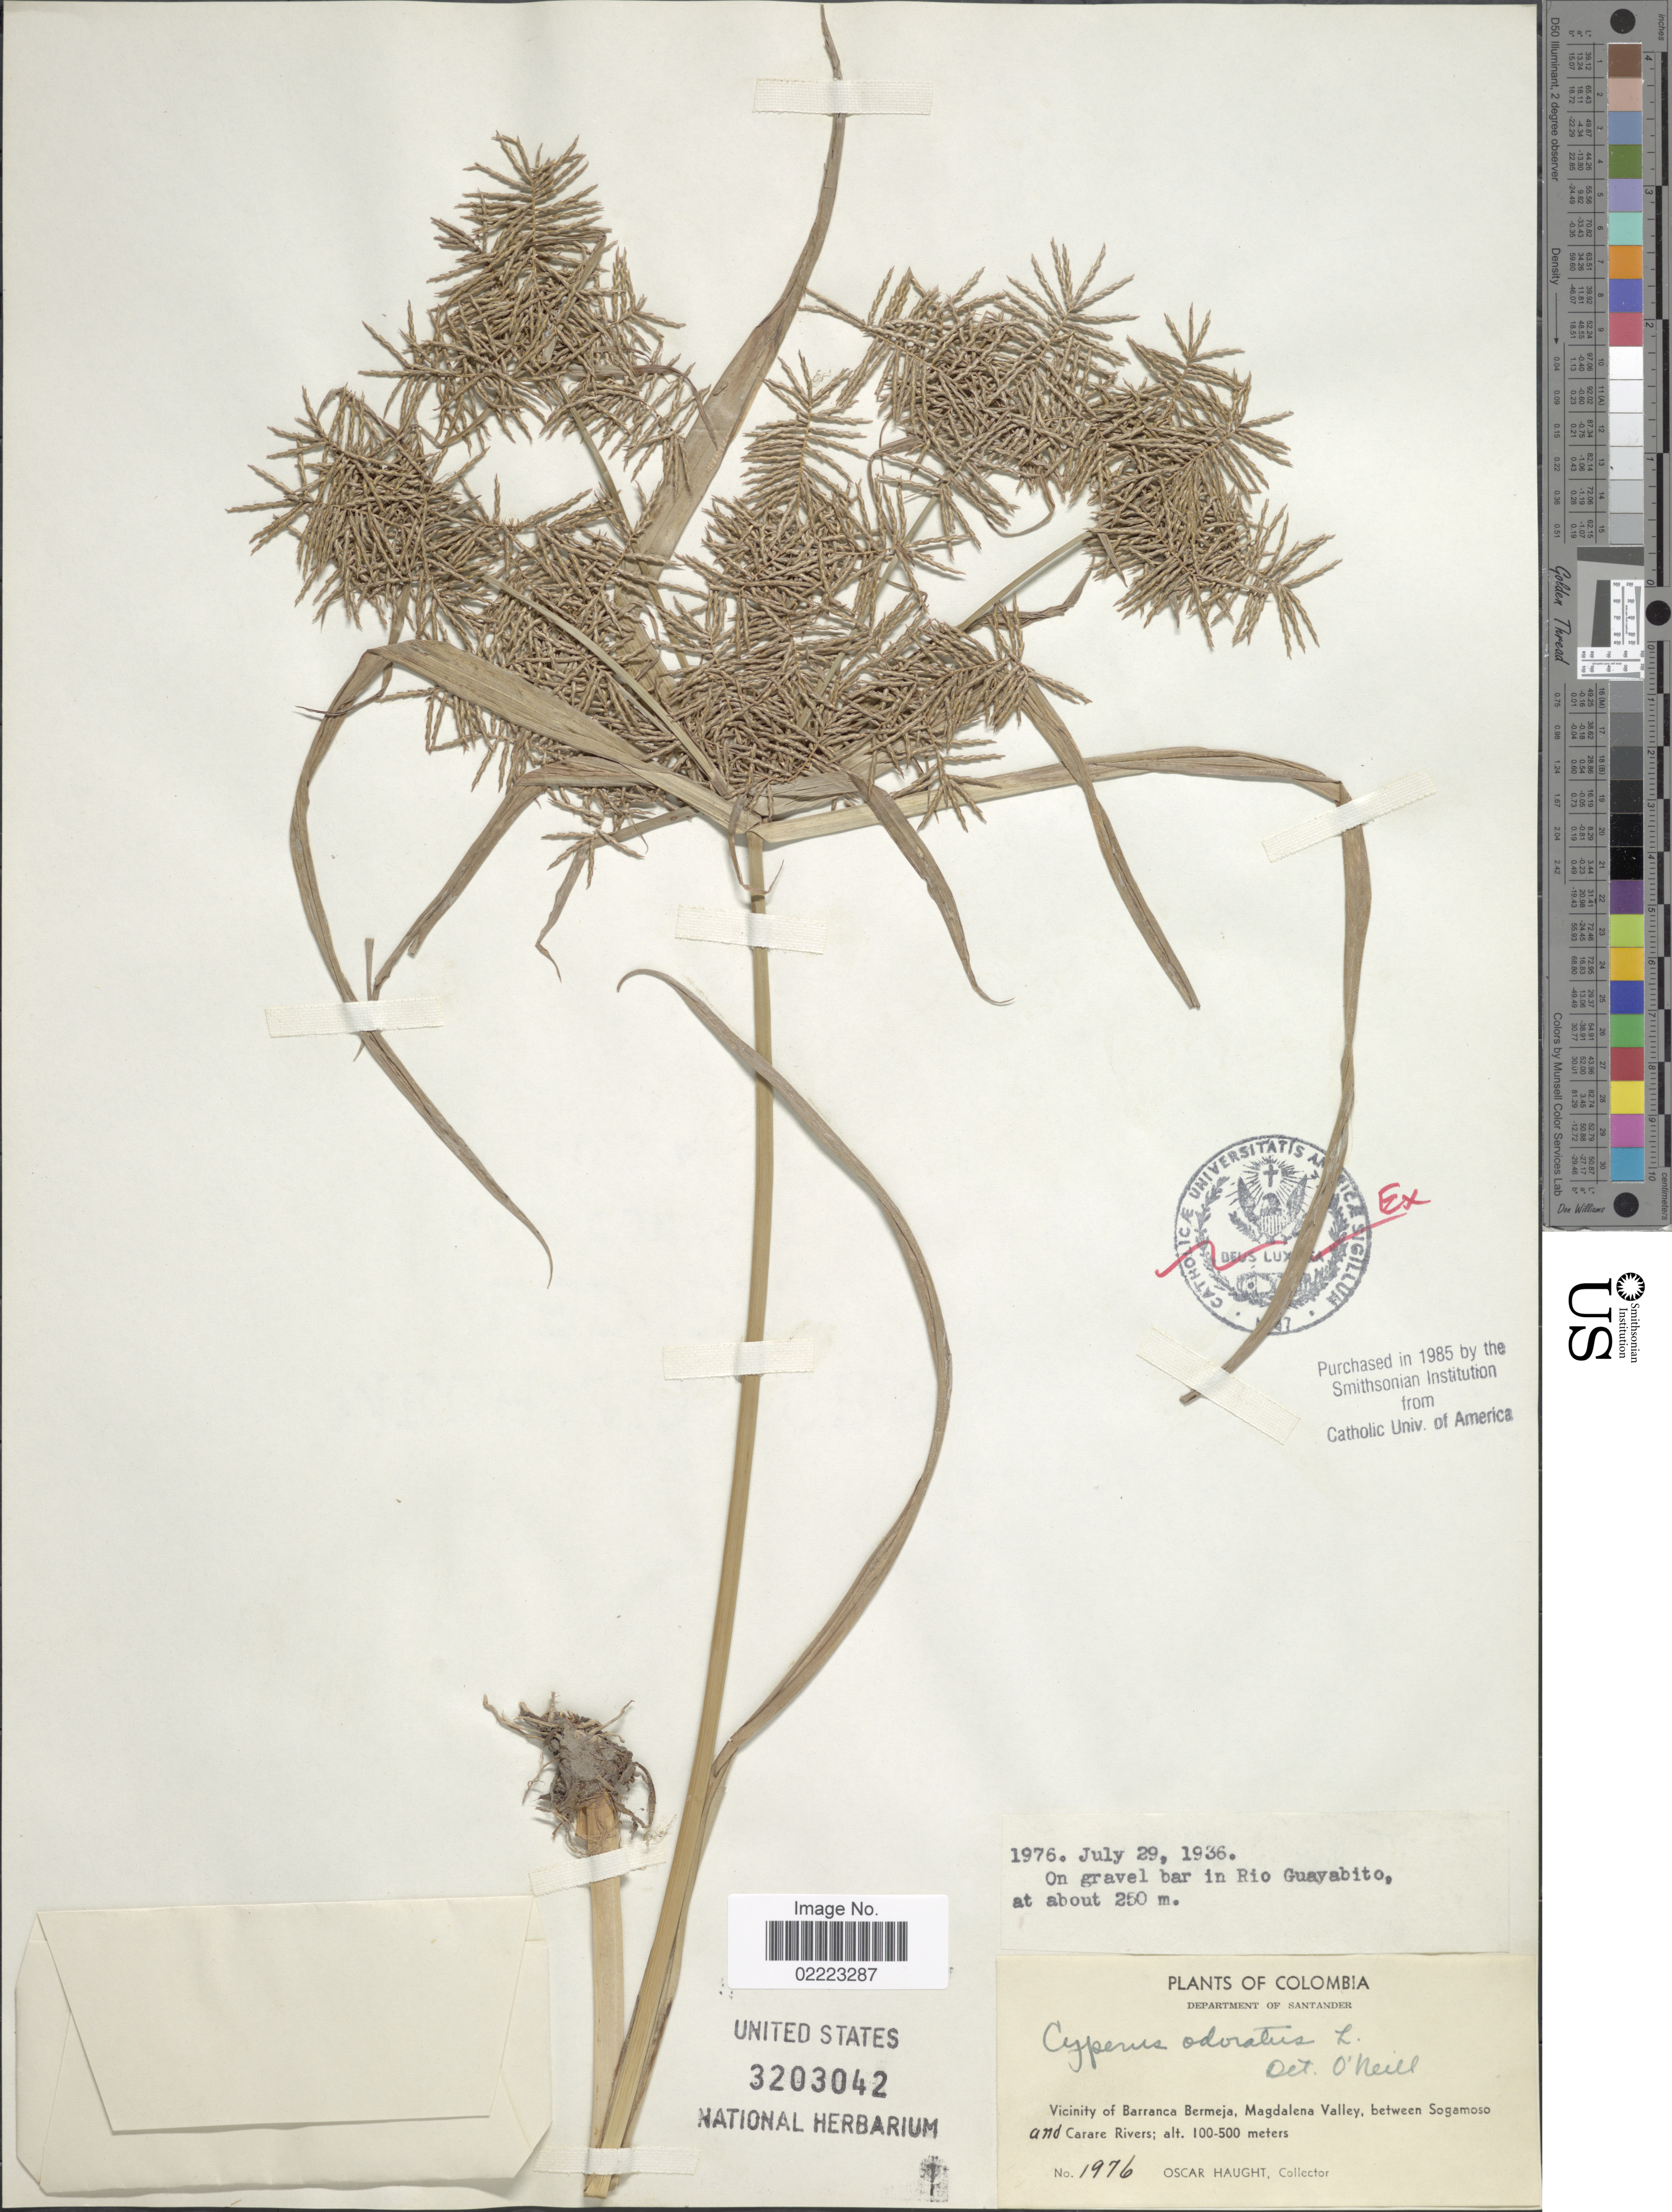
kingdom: Plantae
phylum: Tracheophyta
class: Liliopsida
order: Poales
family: Cyperaceae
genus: Cyperus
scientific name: Cyperus odoratus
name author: L.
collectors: O. L. Haught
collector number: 1976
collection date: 1936-07-29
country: Colombia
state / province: Santander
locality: On gravel bar in Rio Guayabito. Department of Santander. Vicinity of Barranca Bermejo, Magdalena Valley, between Sogamoso and Carare Rivers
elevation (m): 100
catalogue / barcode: US 3203042